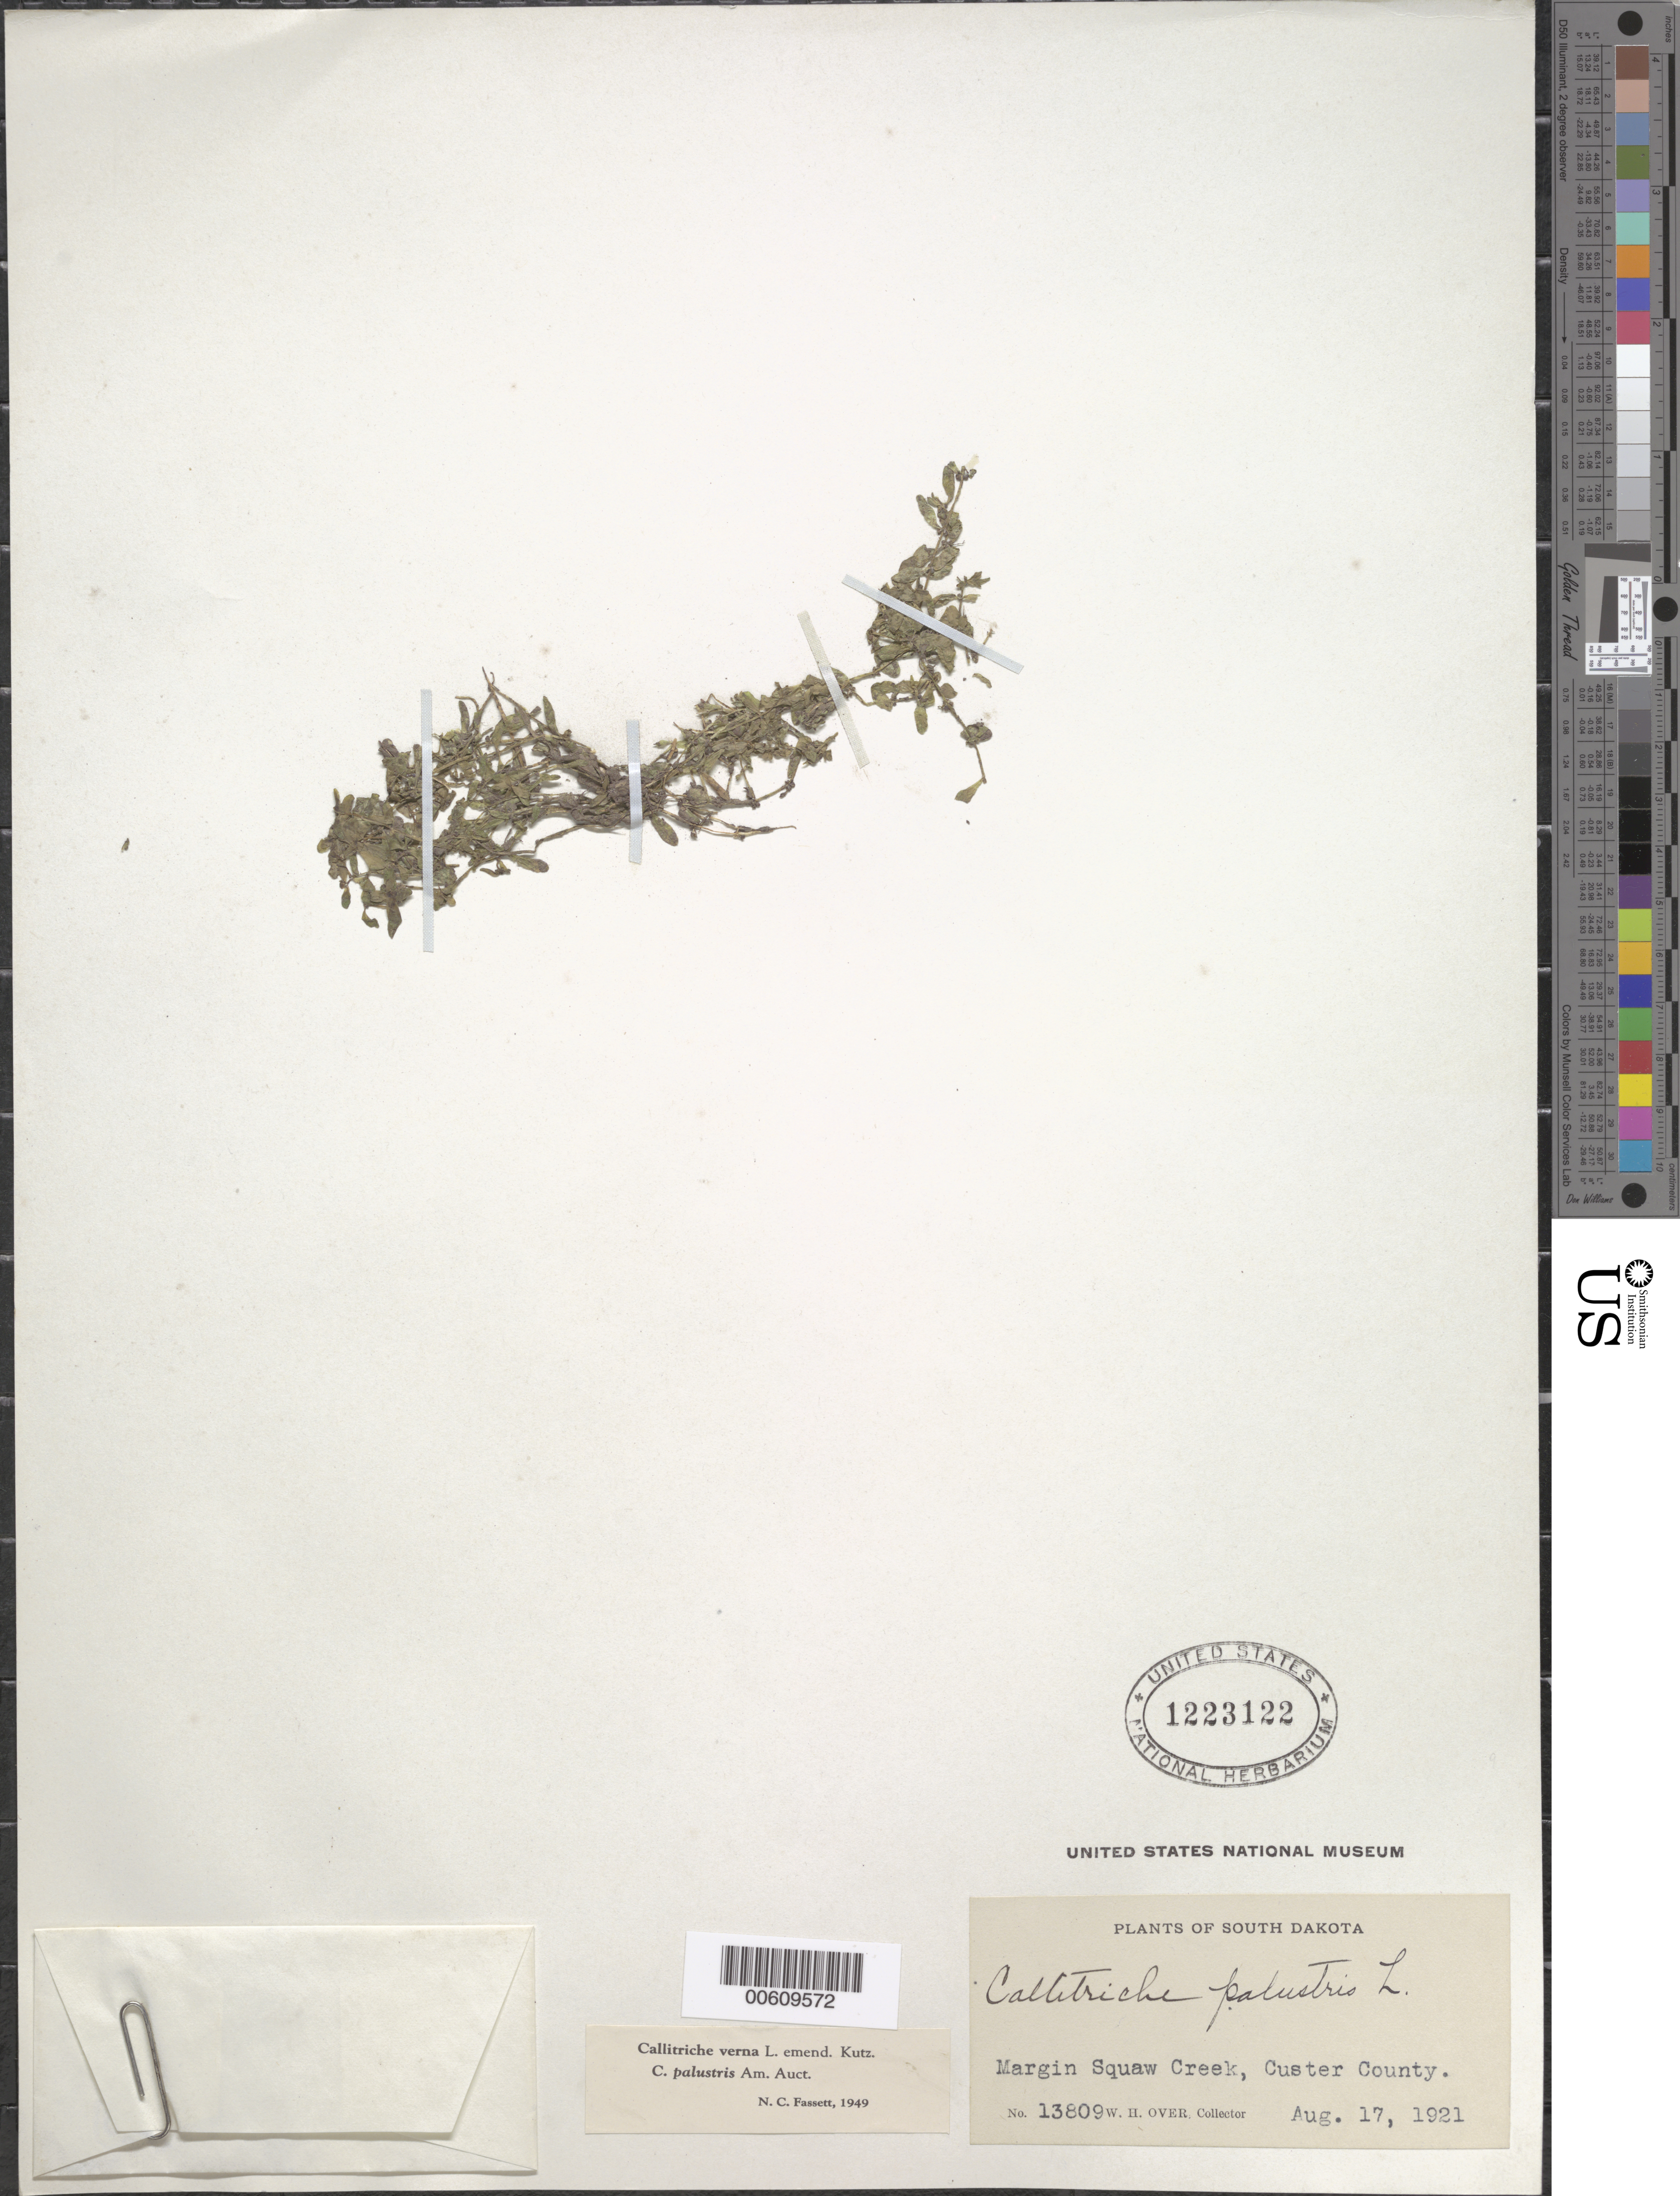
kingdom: Plantae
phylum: Tracheophyta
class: Magnoliopsida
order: Lamiales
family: Plantaginaceae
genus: Callitriche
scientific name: Callitriche verna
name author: L.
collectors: W. Over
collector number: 13809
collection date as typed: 17 Aug 1921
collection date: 1921-08-17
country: United States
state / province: South Dakota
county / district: Custer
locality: Margin Squaw Creek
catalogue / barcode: US 1223122